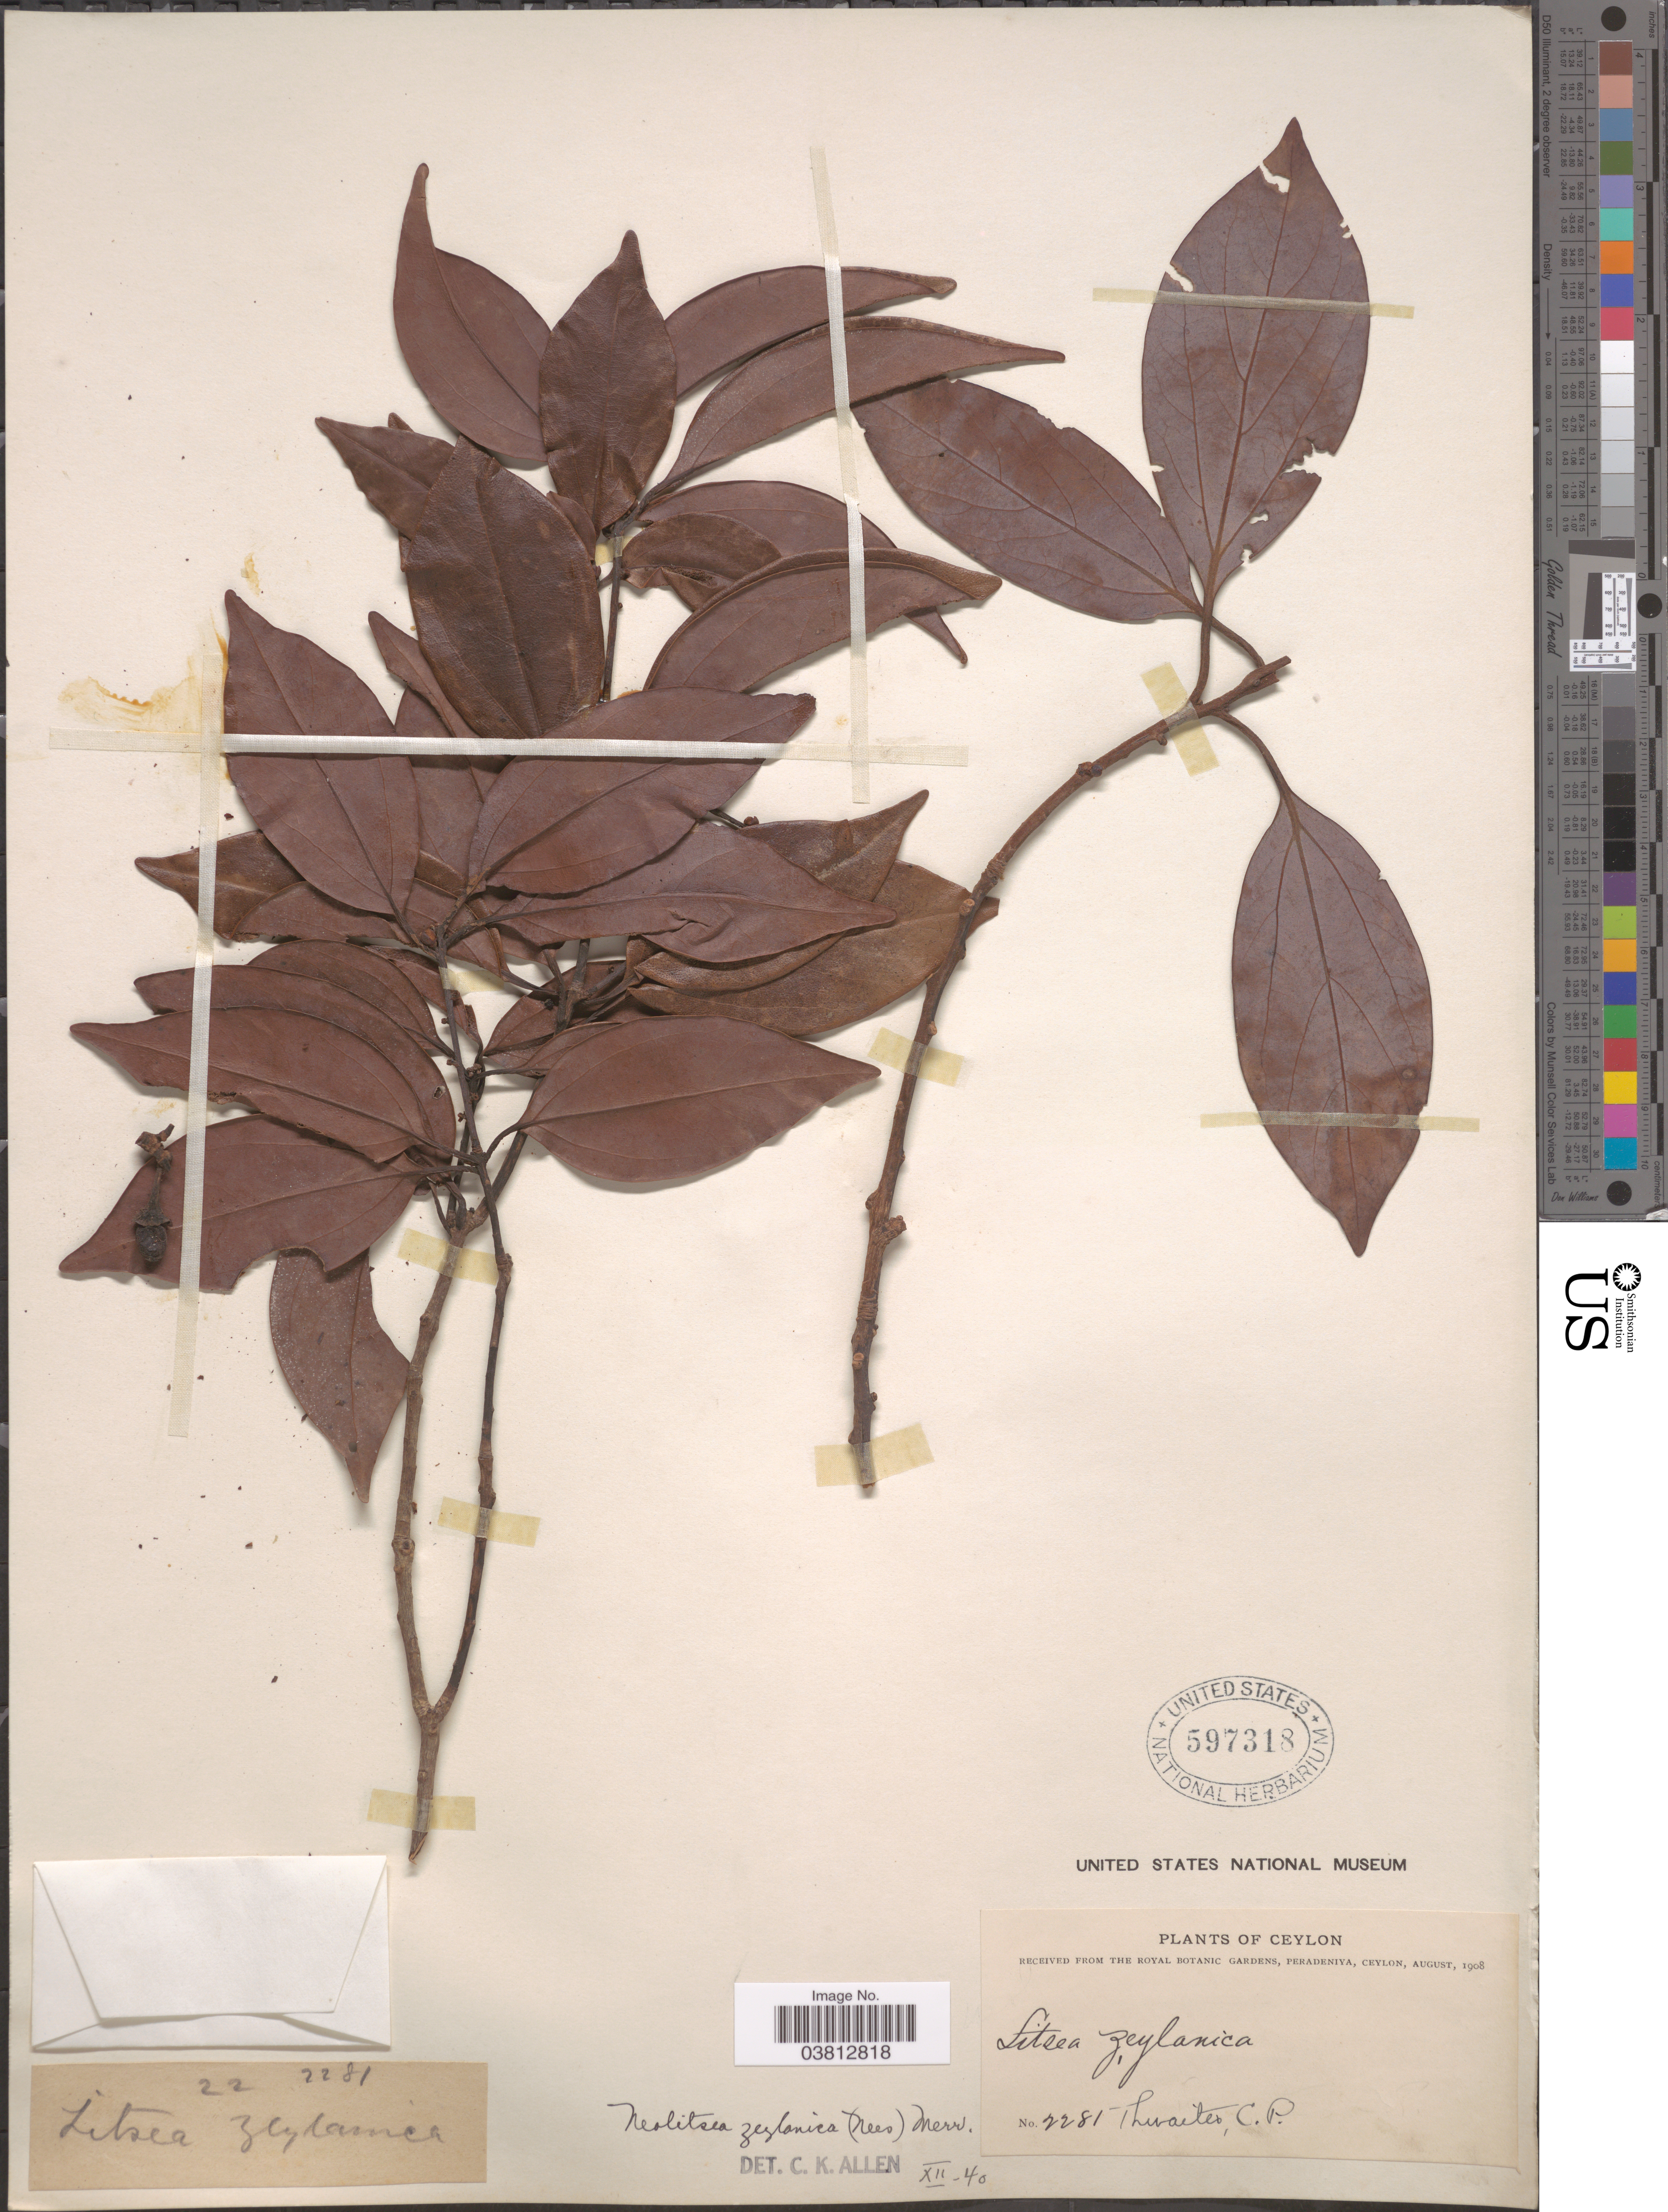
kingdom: Plantae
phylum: Tracheophyta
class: Magnoliopsida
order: Laurales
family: Lauraceae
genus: Neolitsea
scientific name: Neolitsea zeylanica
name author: (Nees & T. Nees) Merr.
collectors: G. H. K. Thwaites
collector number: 2281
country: Sri Lanka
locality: Ceylon.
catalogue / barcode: US 597318